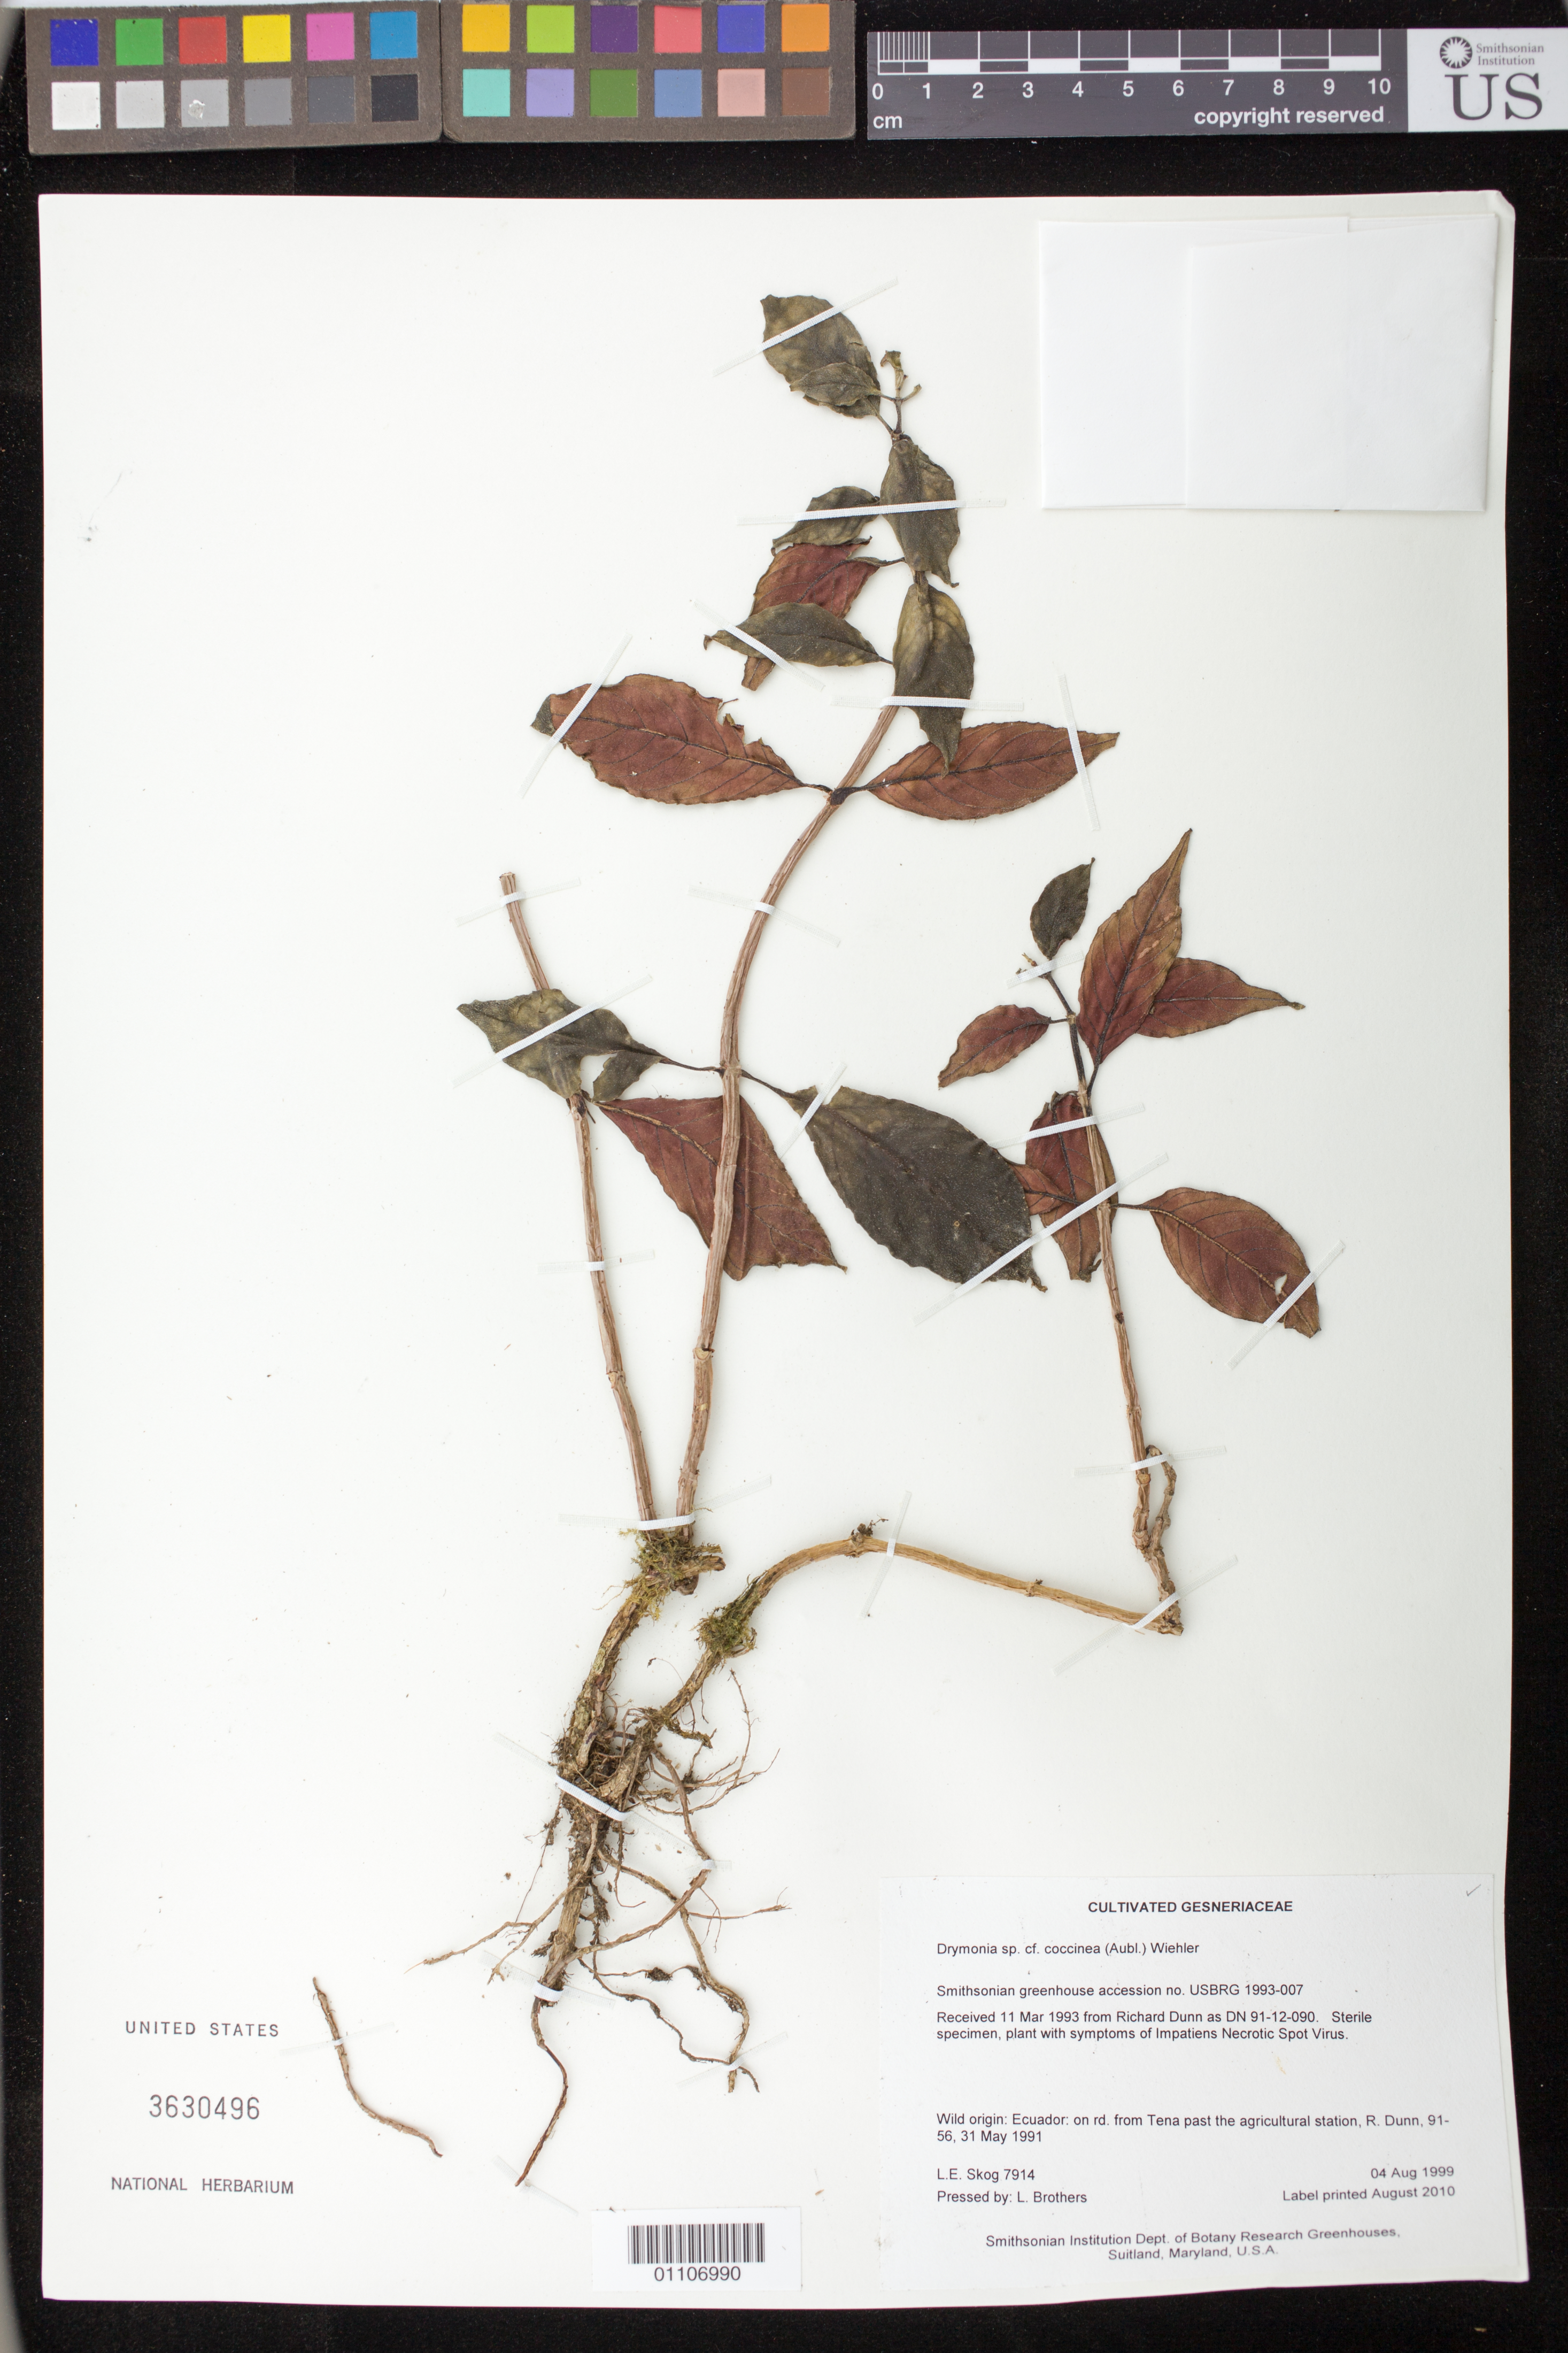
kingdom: Plantae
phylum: Tracheophyta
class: Magnoliopsida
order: Lamiales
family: Gesneriaceae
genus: Drymonia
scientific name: Drymonia coccinea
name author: (Aubl.) Wiehler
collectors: L. E. Skog & L. Brothers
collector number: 7914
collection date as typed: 04 Aug 1999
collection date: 1999-08-04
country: Ecuador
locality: Smithsonian Institution Dept. of Botany Research Greenhouses, Suitland, Maryland, U.S.A.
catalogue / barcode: US 3630496